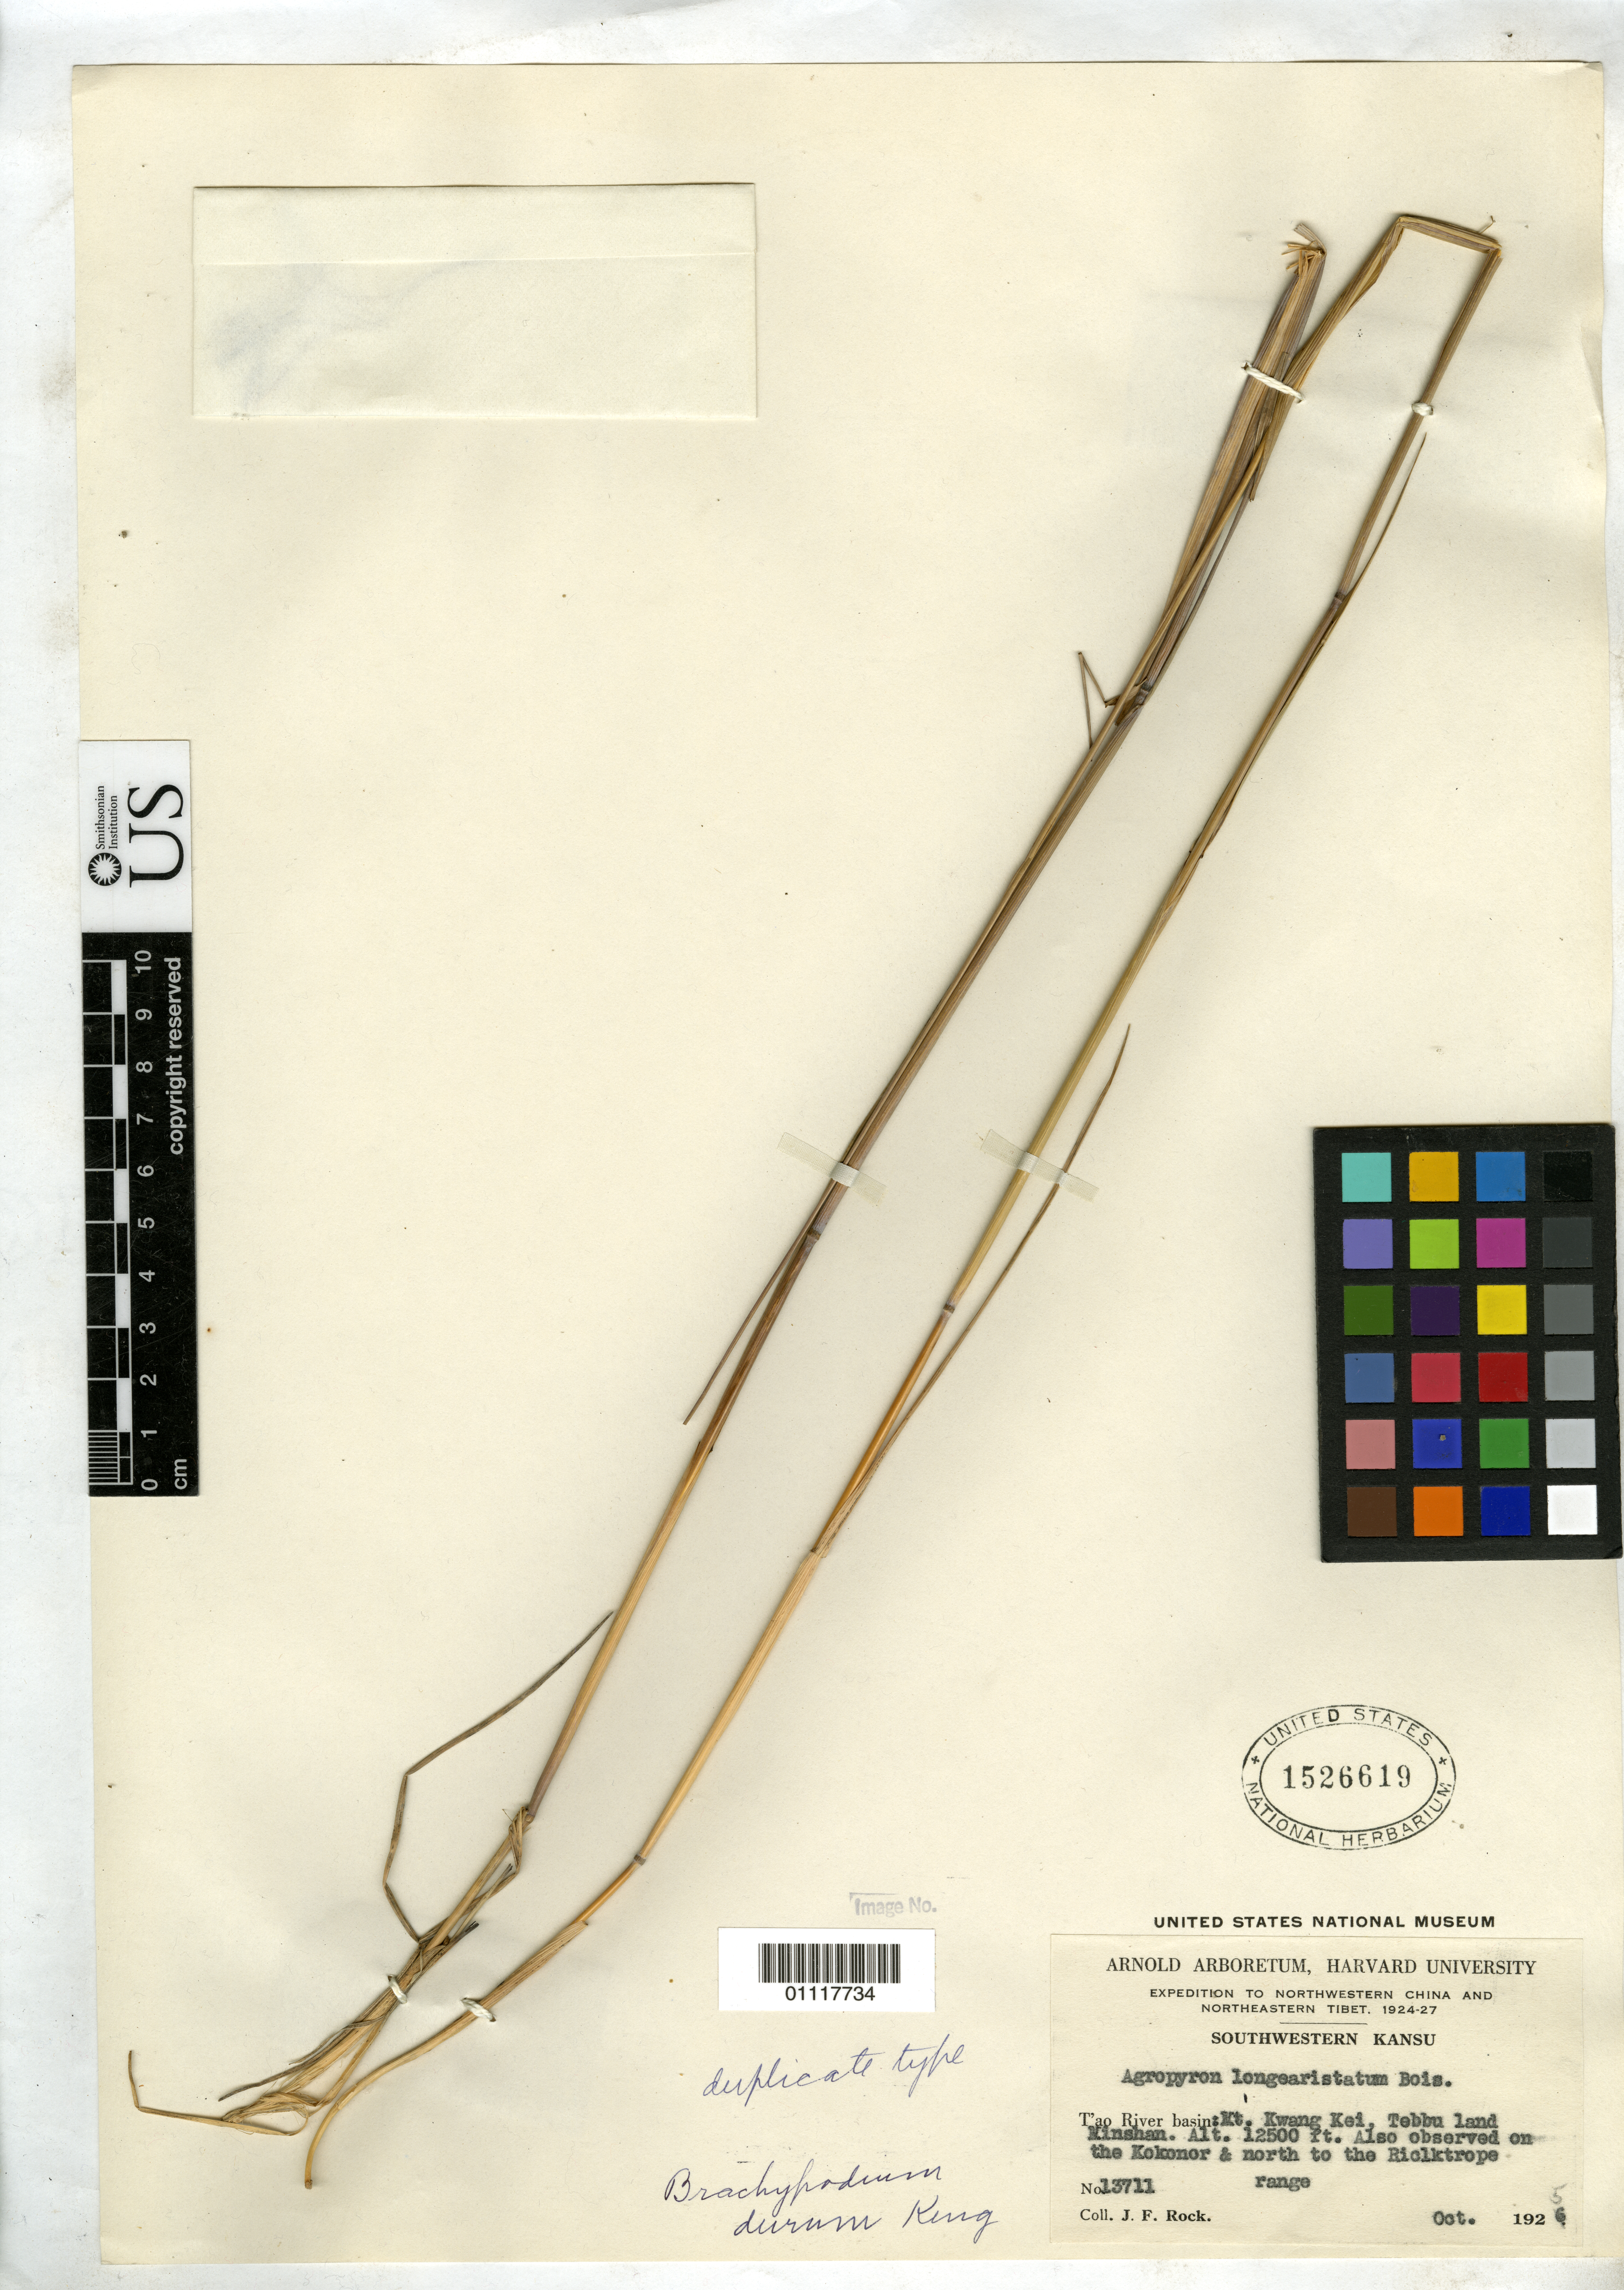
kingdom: Plantae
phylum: Tracheophyta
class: Liliopsida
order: Poales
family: Poaceae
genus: Brachypodium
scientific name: Brachypodium durum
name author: Keng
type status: Isotype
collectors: J. F. Rock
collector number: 13711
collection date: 1925-10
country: China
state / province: Gansu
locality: Southwestern Kansu, T'ao River basin: Mt. Kwang Kei, Tebbu land Minshan. Also observed on the Kokonor and north to the Riclktrope range.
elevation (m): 3810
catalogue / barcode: US 1526619